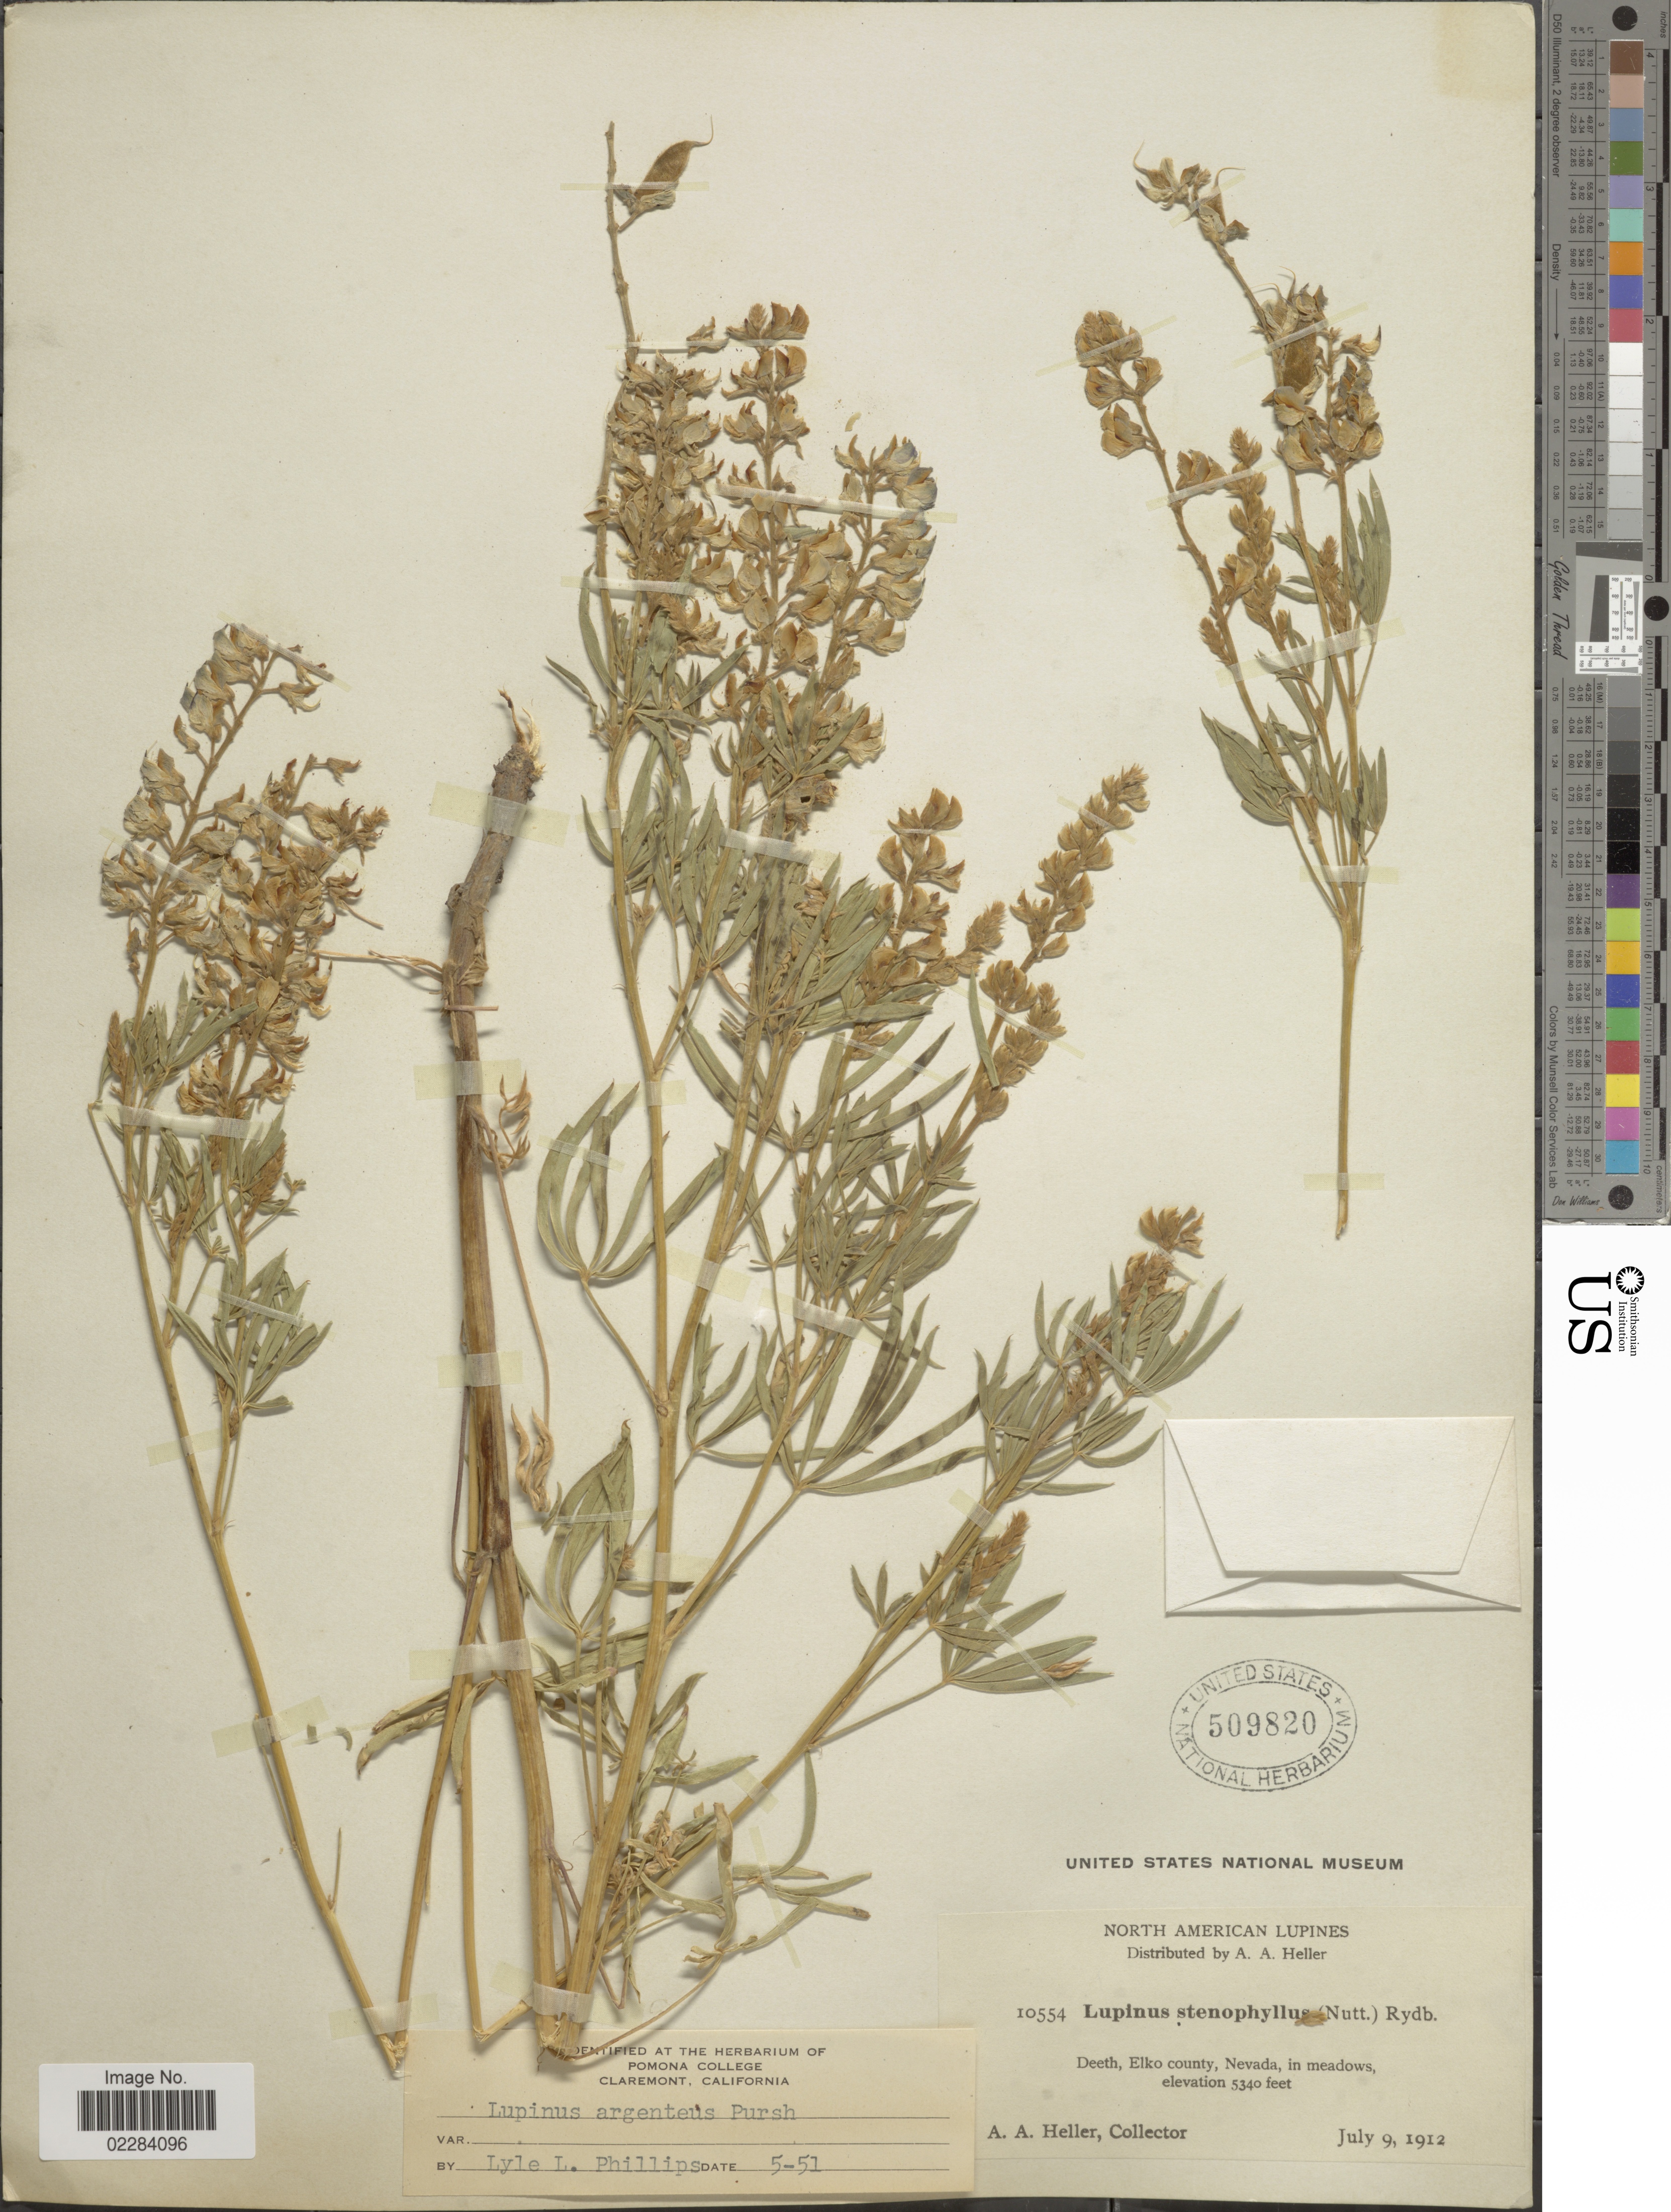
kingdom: Plantae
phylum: Tracheophyta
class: Magnoliopsida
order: Fabales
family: Fabaceae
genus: Lupinus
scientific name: Lupinus argenteus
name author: Pursh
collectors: A. A. Heller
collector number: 1054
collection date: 1912-07-09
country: United States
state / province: Nevada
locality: Deeth, Elko county, in meadows.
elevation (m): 1628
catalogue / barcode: US 509820